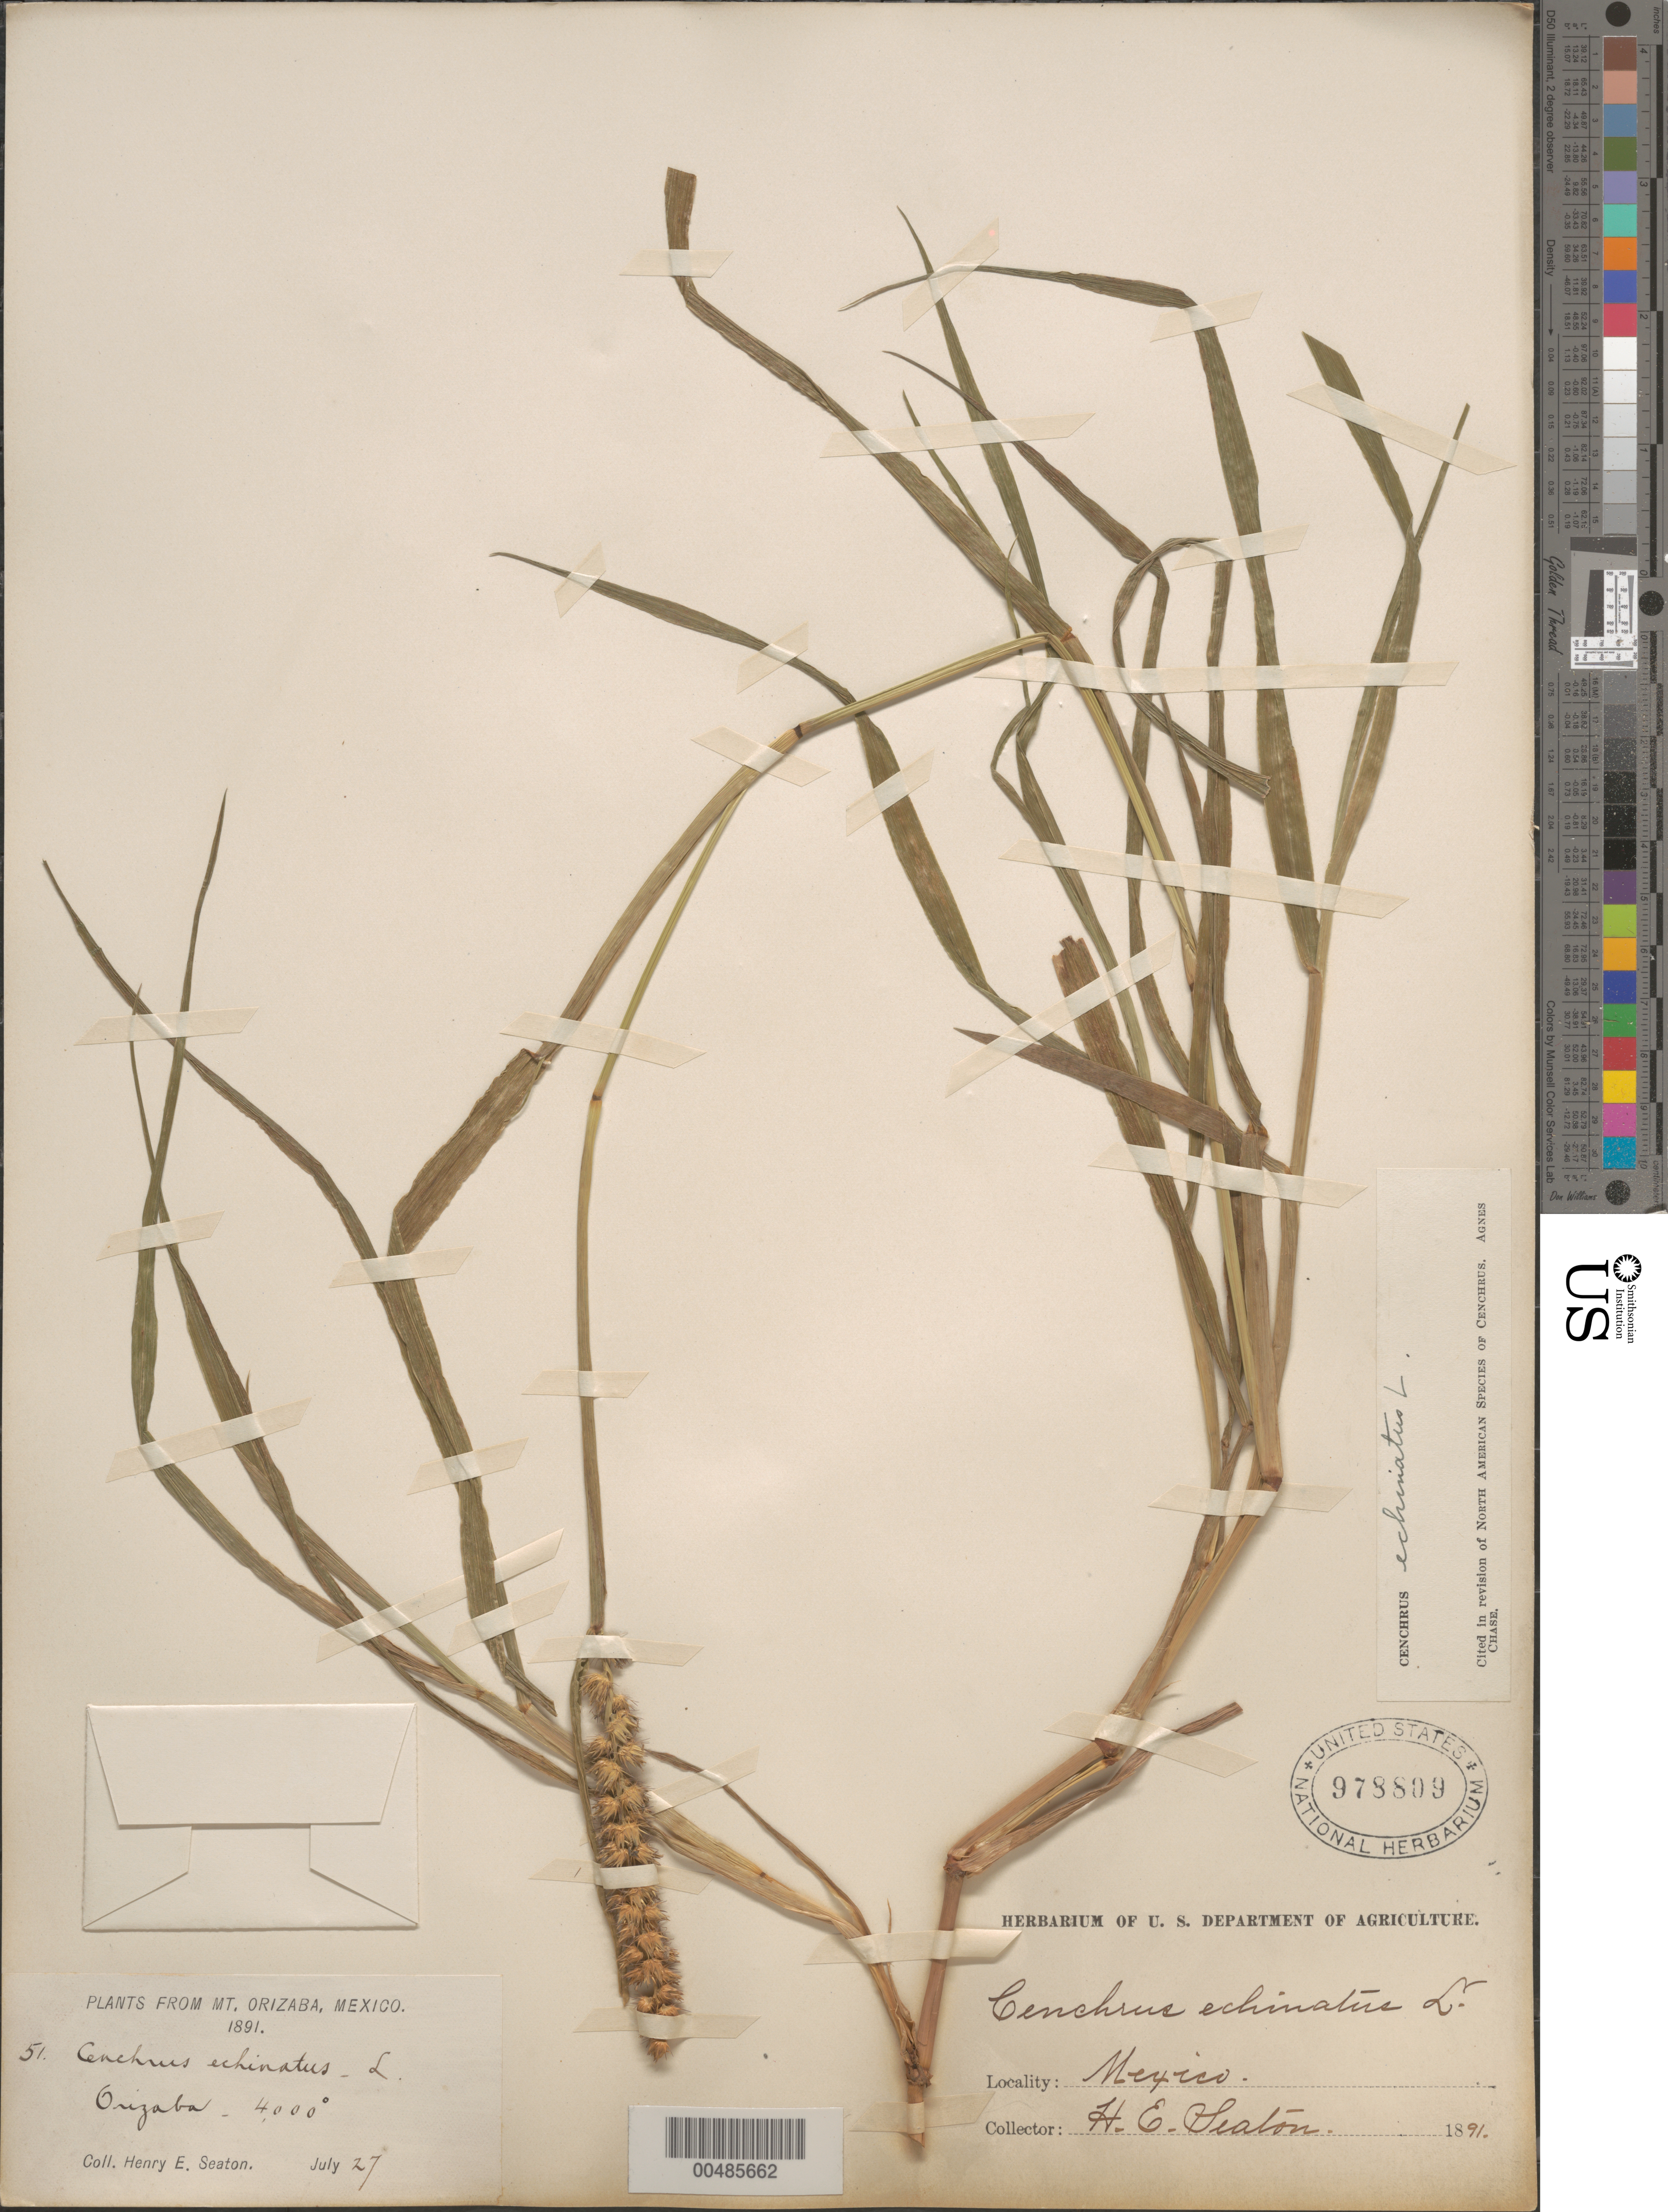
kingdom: Plantae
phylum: Tracheophyta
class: Liliopsida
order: Poales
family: Poaceae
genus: Cenchrus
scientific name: Cenchrus echinatus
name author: L.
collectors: H. E. Seaton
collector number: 51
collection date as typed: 27 Jul 1891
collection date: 1891-07-27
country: Mexico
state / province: Veracruz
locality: Orizaba, Mt Orizaba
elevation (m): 1219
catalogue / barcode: US 978809